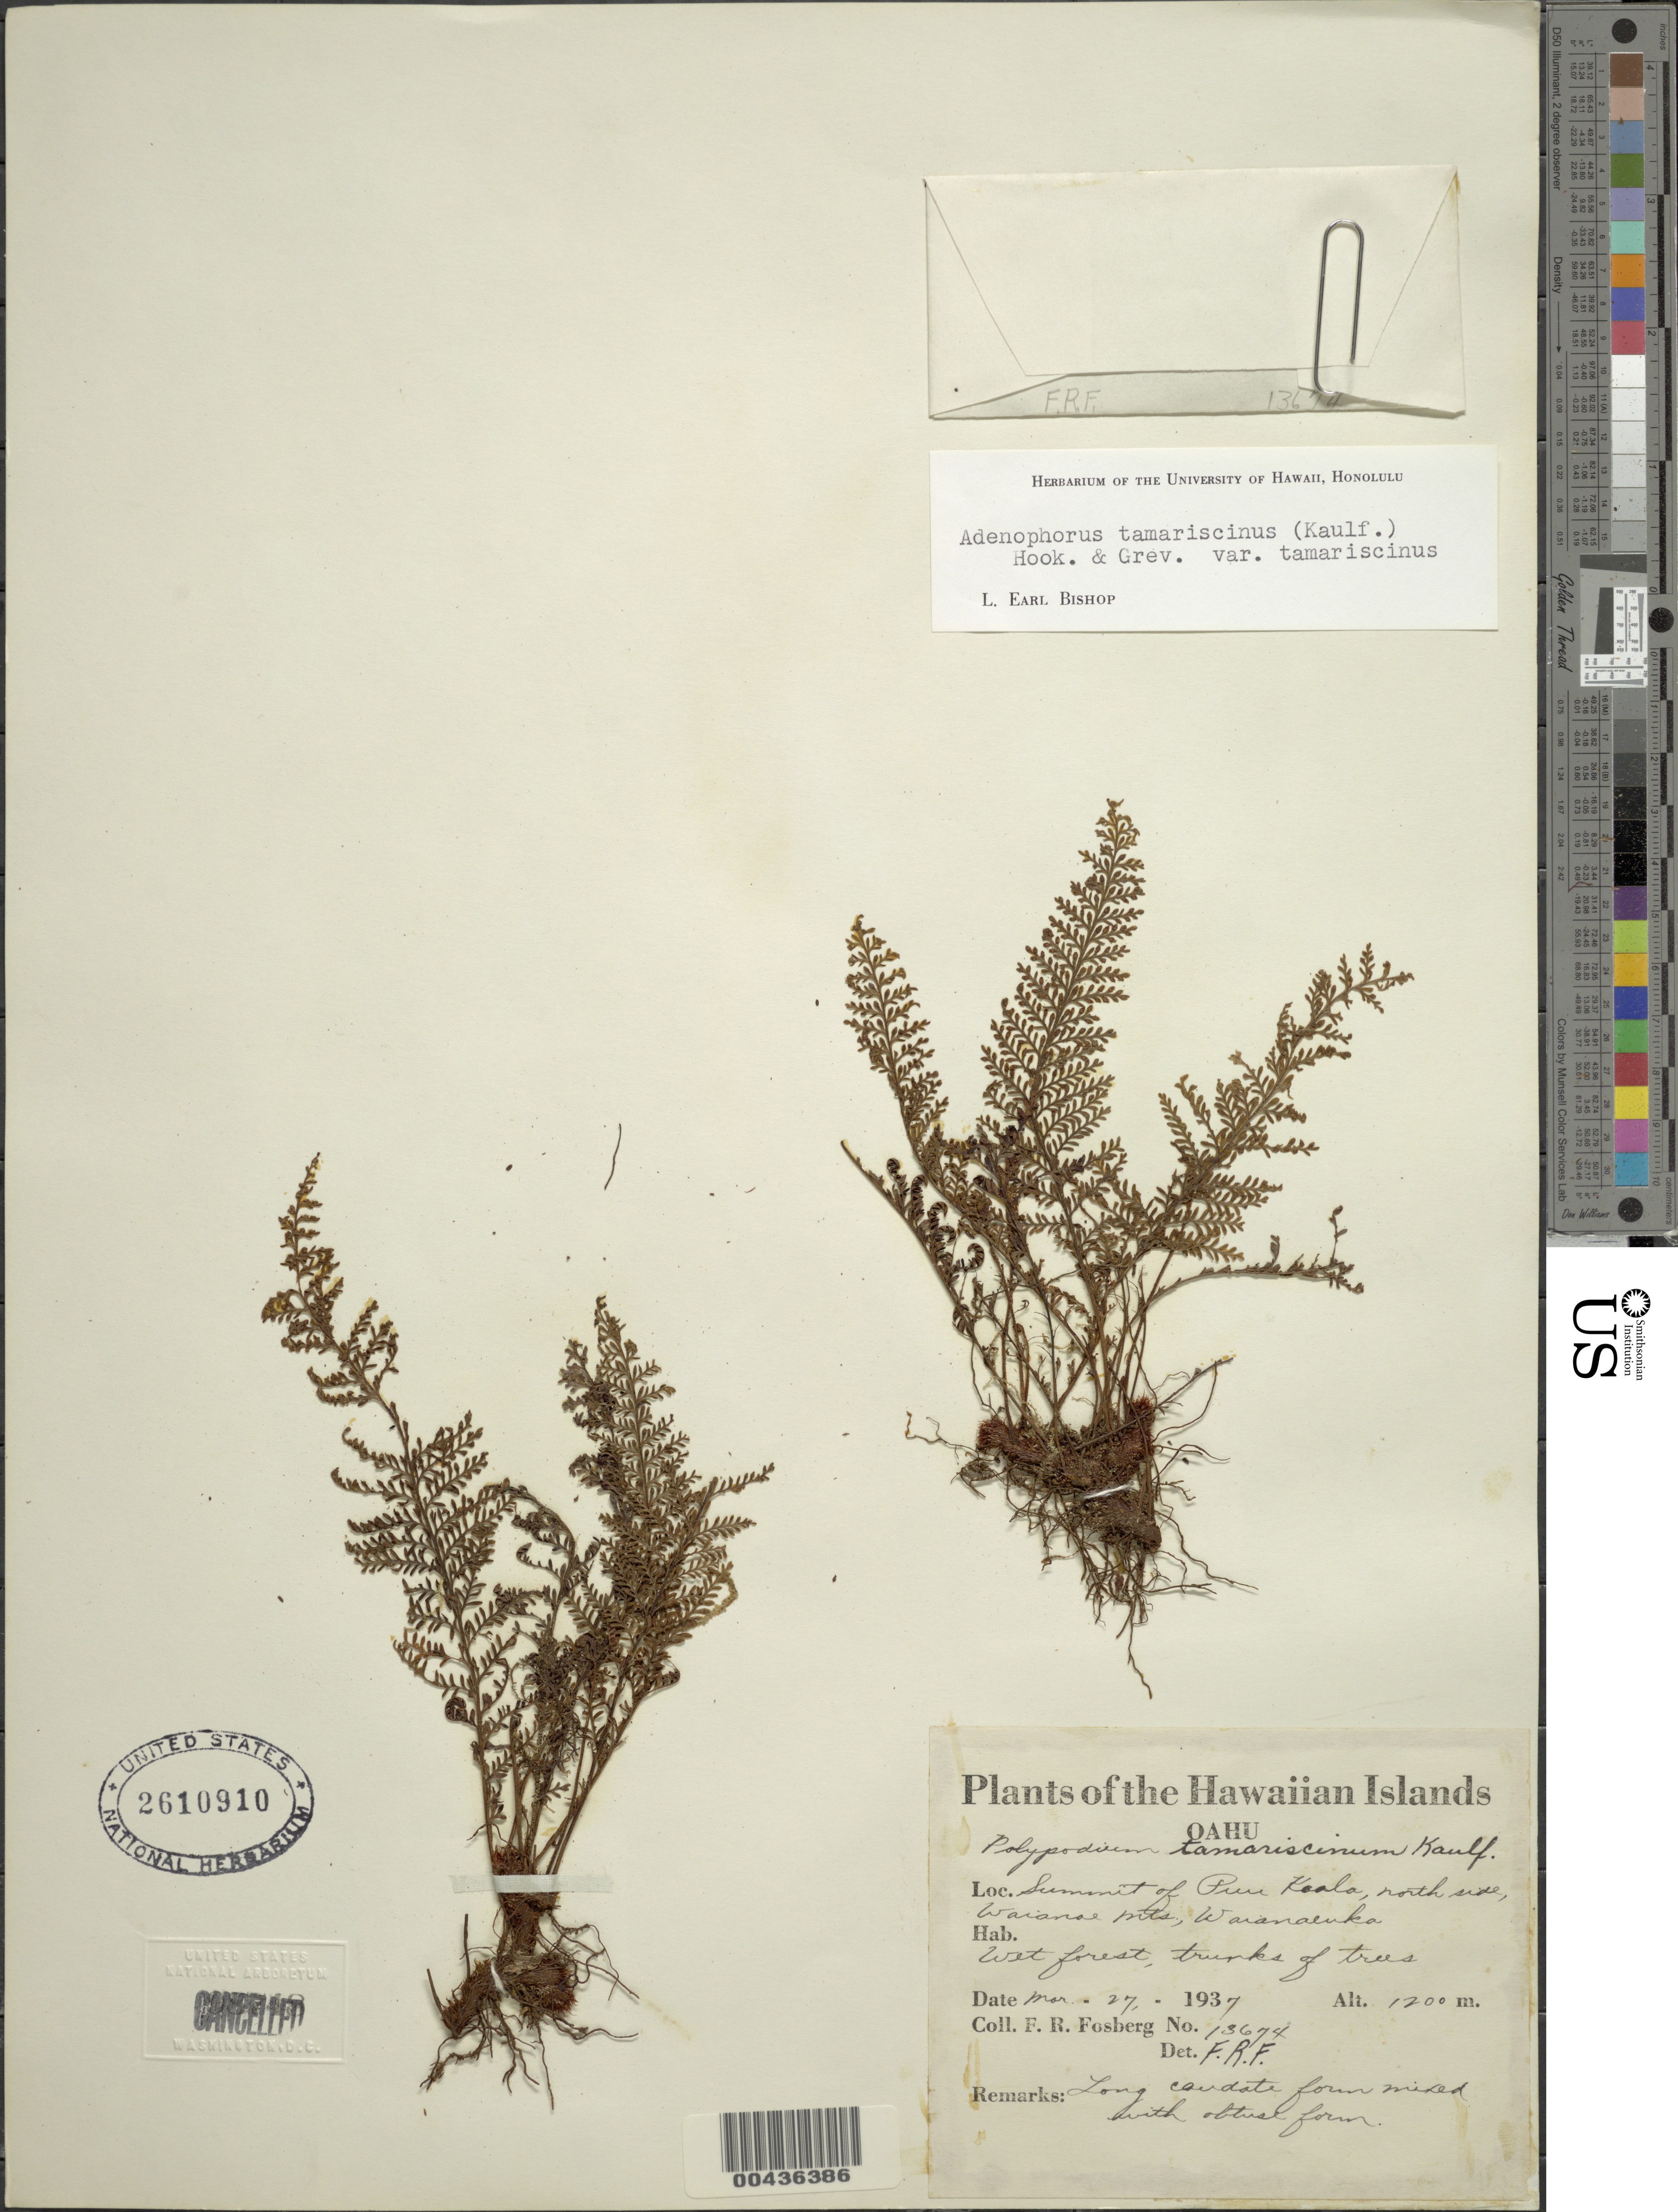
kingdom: Plantae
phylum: Tracheophyta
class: Polypodiopsida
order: Polypodiales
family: Polypodiaceae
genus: Adenophorus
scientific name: Adenophorus tamariscinus var. tamariscinus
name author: Hook. & Grev.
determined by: Bishop, L. E.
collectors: F. R. Fosberg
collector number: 13674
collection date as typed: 27 Mar 1937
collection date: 1937-03-27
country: United States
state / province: Hawaii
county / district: Honolulu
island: Oahu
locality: Summit of Puu Kaala, N side Waianae Mts., Waianaeuka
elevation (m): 1200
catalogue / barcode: US 2610910